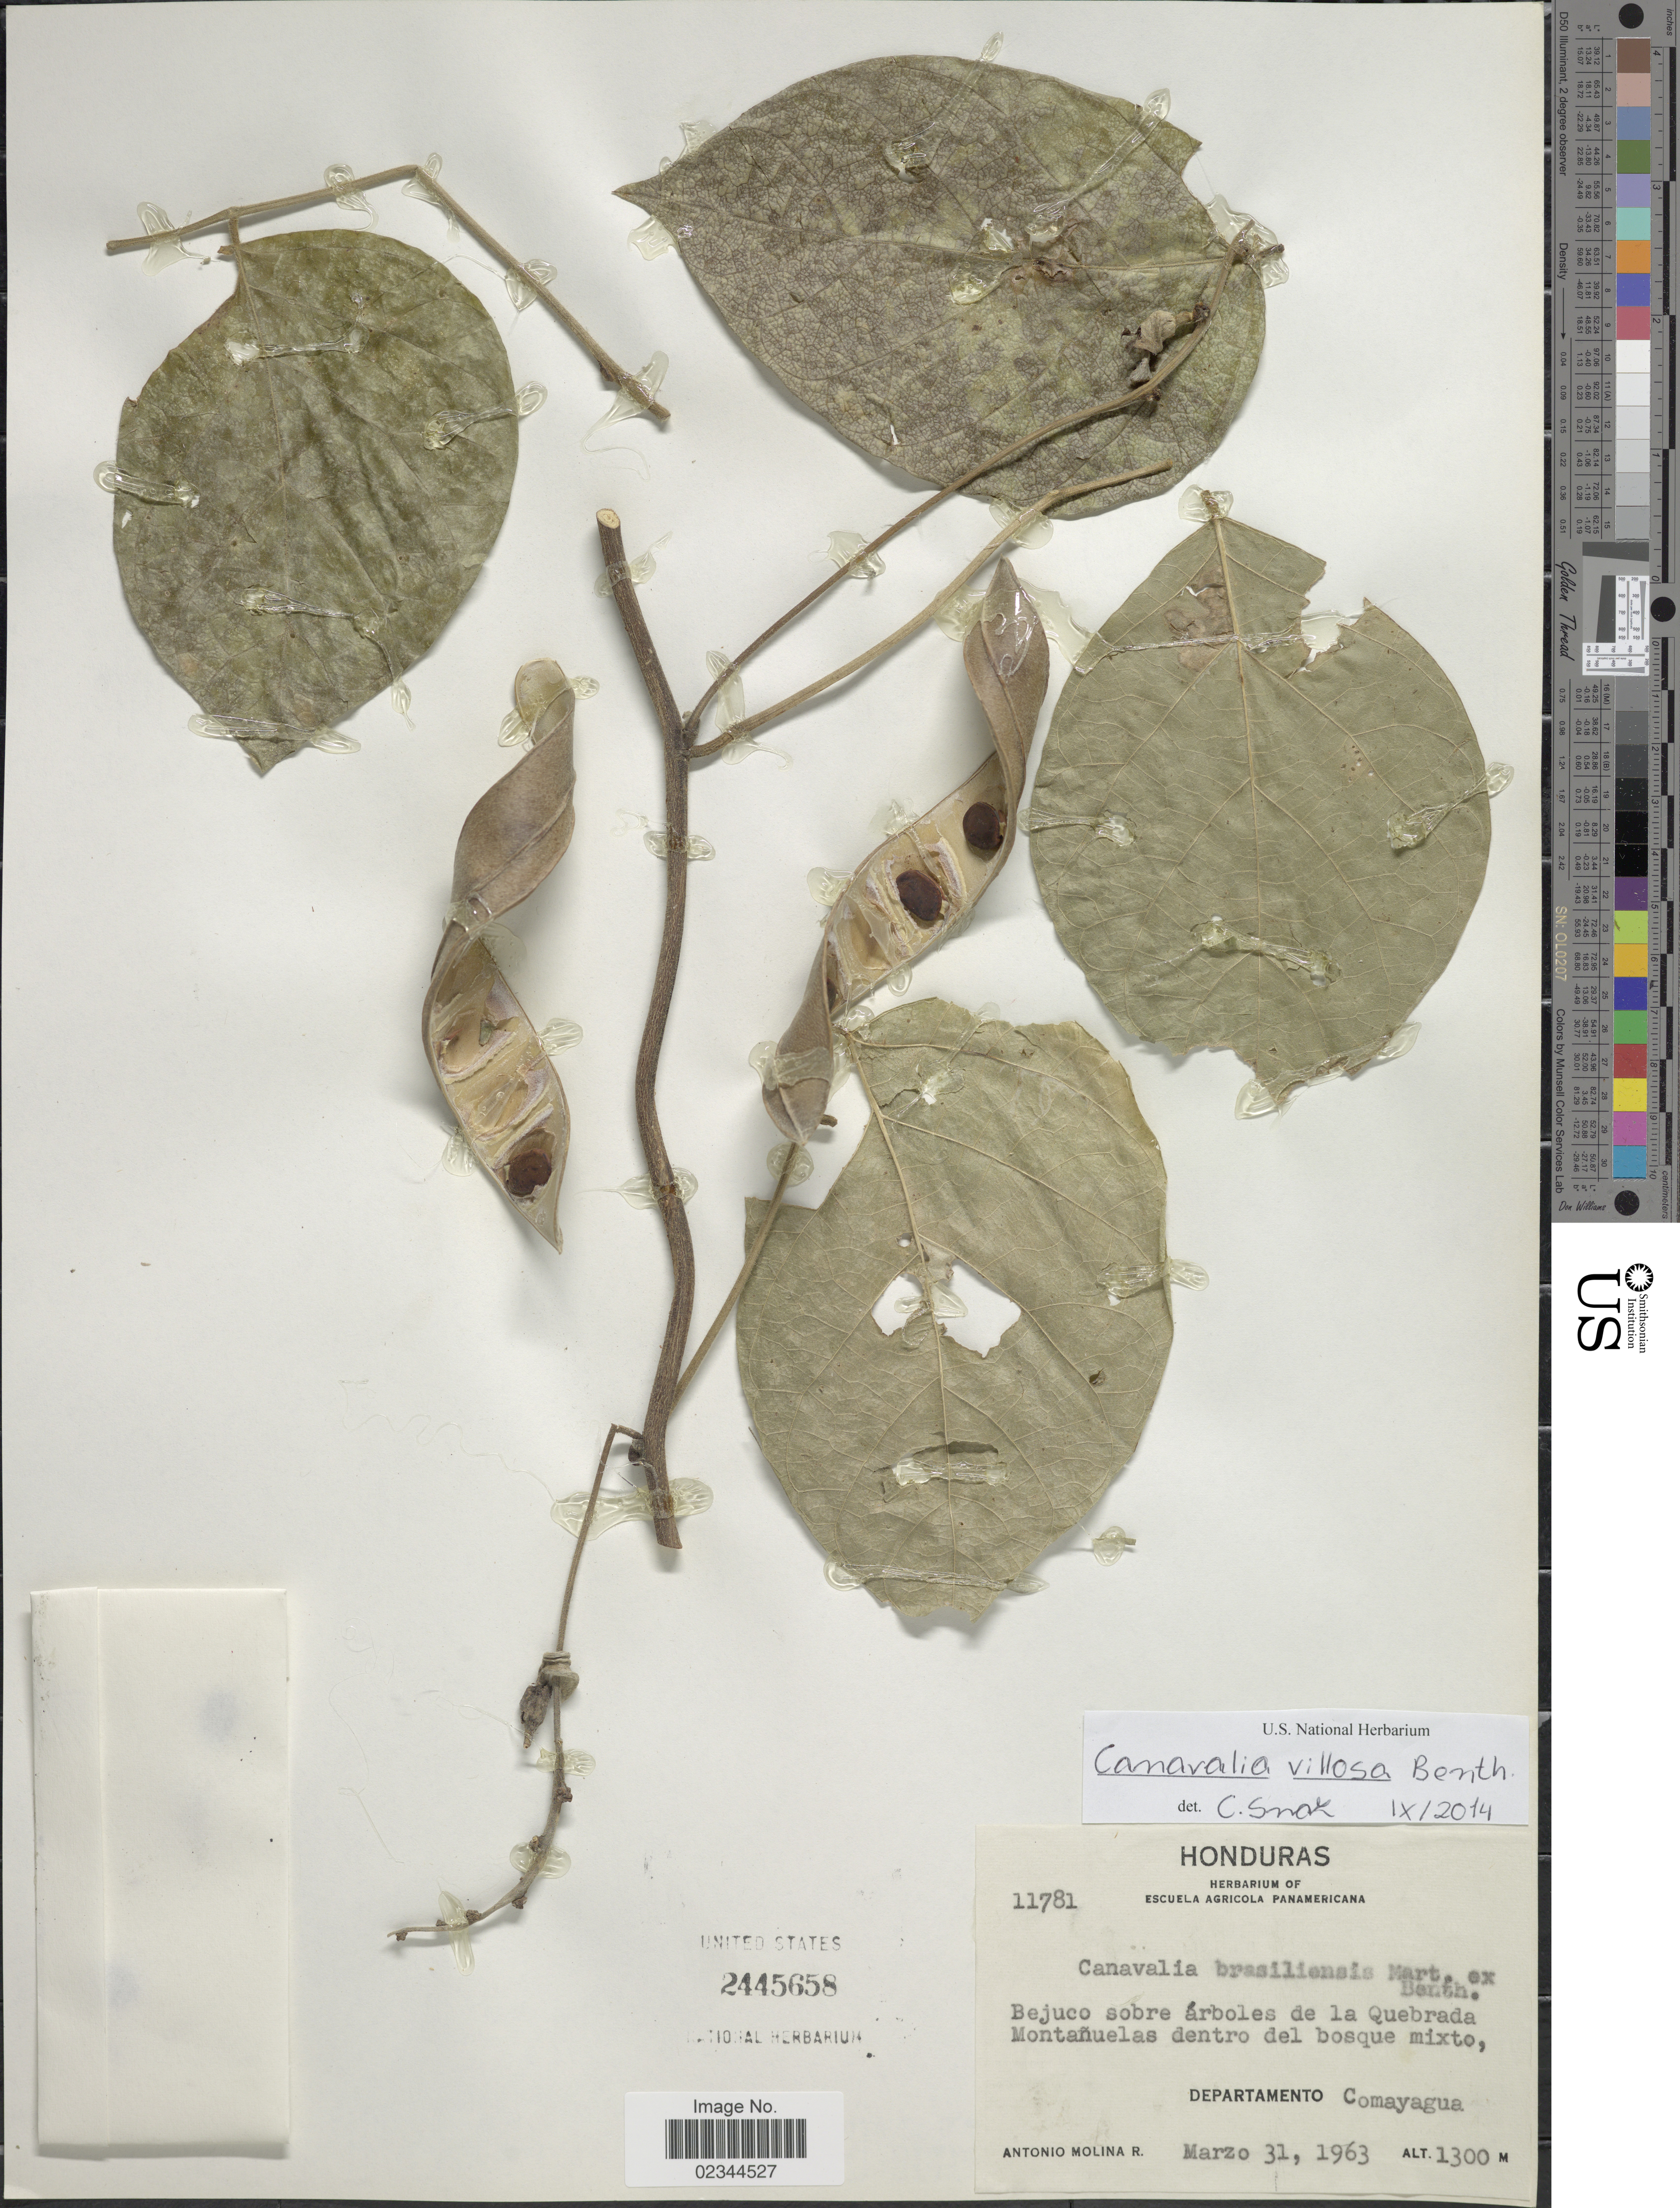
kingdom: Plantae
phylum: Tracheophyta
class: Magnoliopsida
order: Fabales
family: Fabaceae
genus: Canavalia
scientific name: Canavalia villosa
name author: Benth.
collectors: A. Molina R.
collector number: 11781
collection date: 1963-03-31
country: Honduras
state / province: Comayagua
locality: Bejuco sobre arboles de la Quebrada Montanuelas dentro del bosque mixto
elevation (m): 1300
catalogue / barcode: US 2445658